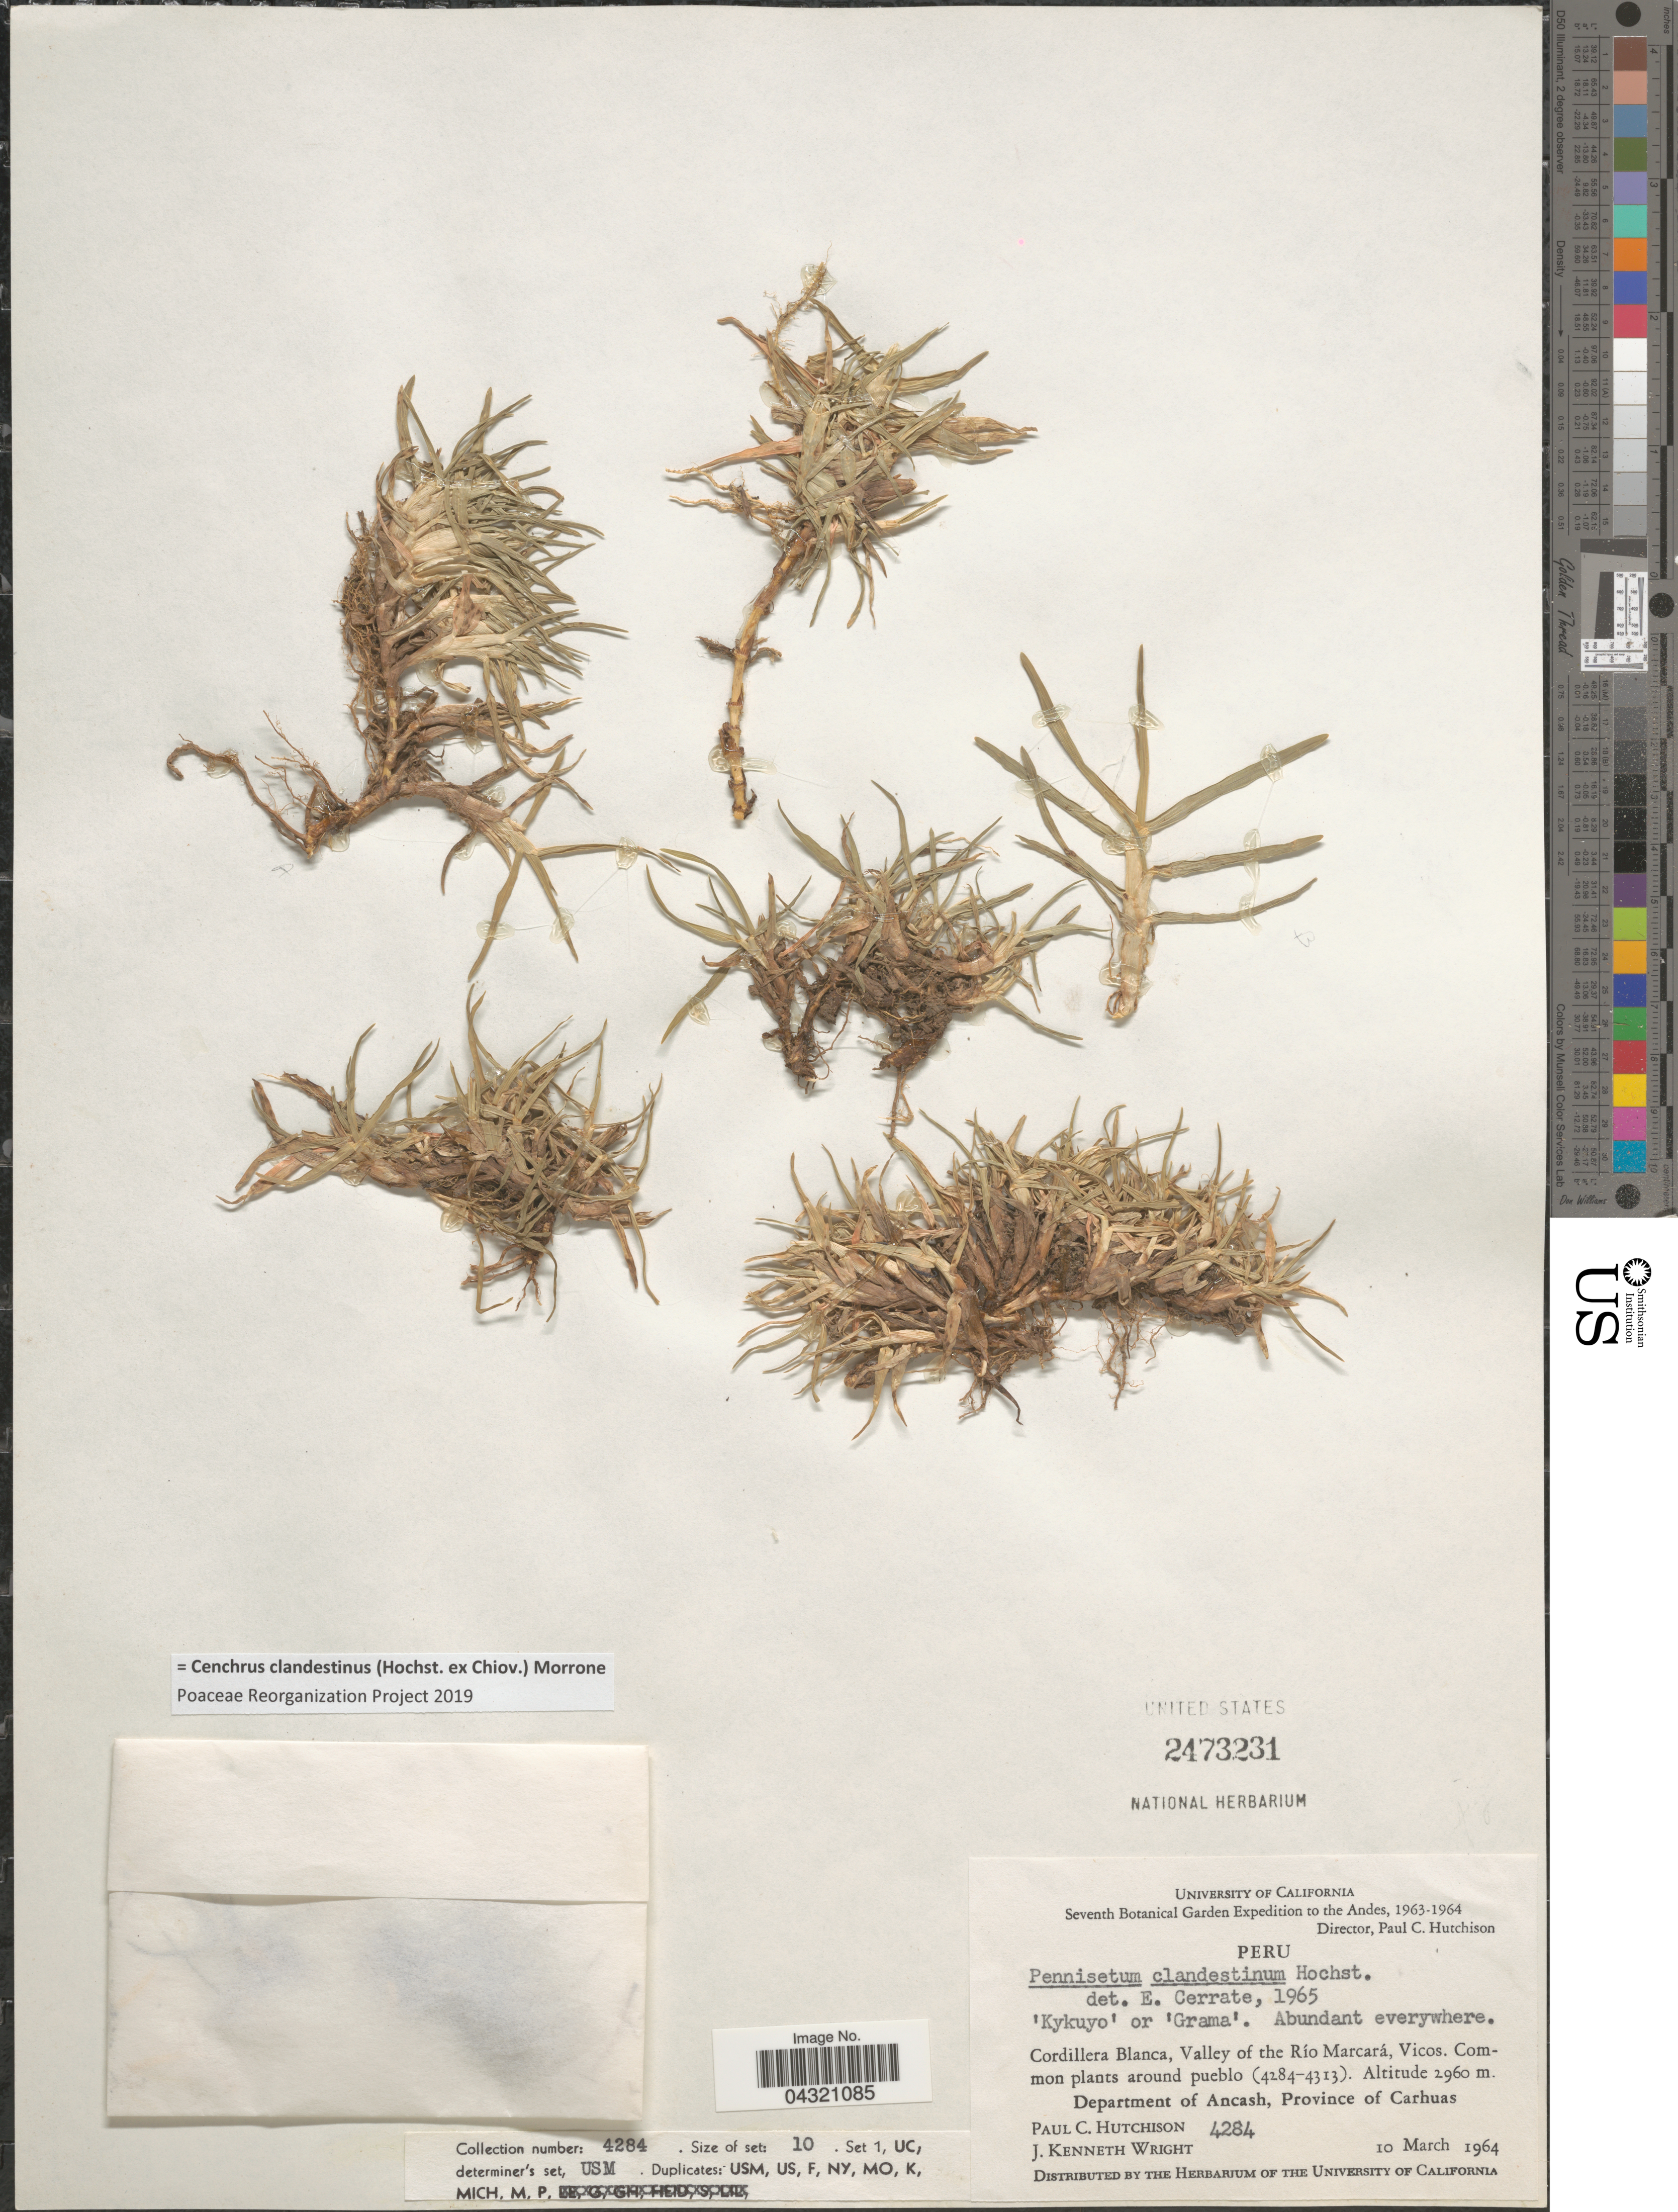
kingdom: Plantae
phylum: Tracheophyta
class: Liliopsida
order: Poales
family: Poaceae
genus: Cenchrus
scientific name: Cenchrus clandestinus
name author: (Hochst. & Chiov.) Morrone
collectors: P. C. Hutchison & J. K. Wright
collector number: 4284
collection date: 1964-03-10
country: Peru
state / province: Ancash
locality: Seventh Botanical Garden Expedition to the Andes, 1963-1964. Cordillera Blanca, Valley of the Río Marcará, Vicos. Department of Ancash, Province of Carhuas.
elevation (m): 2960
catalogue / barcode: US 2473231